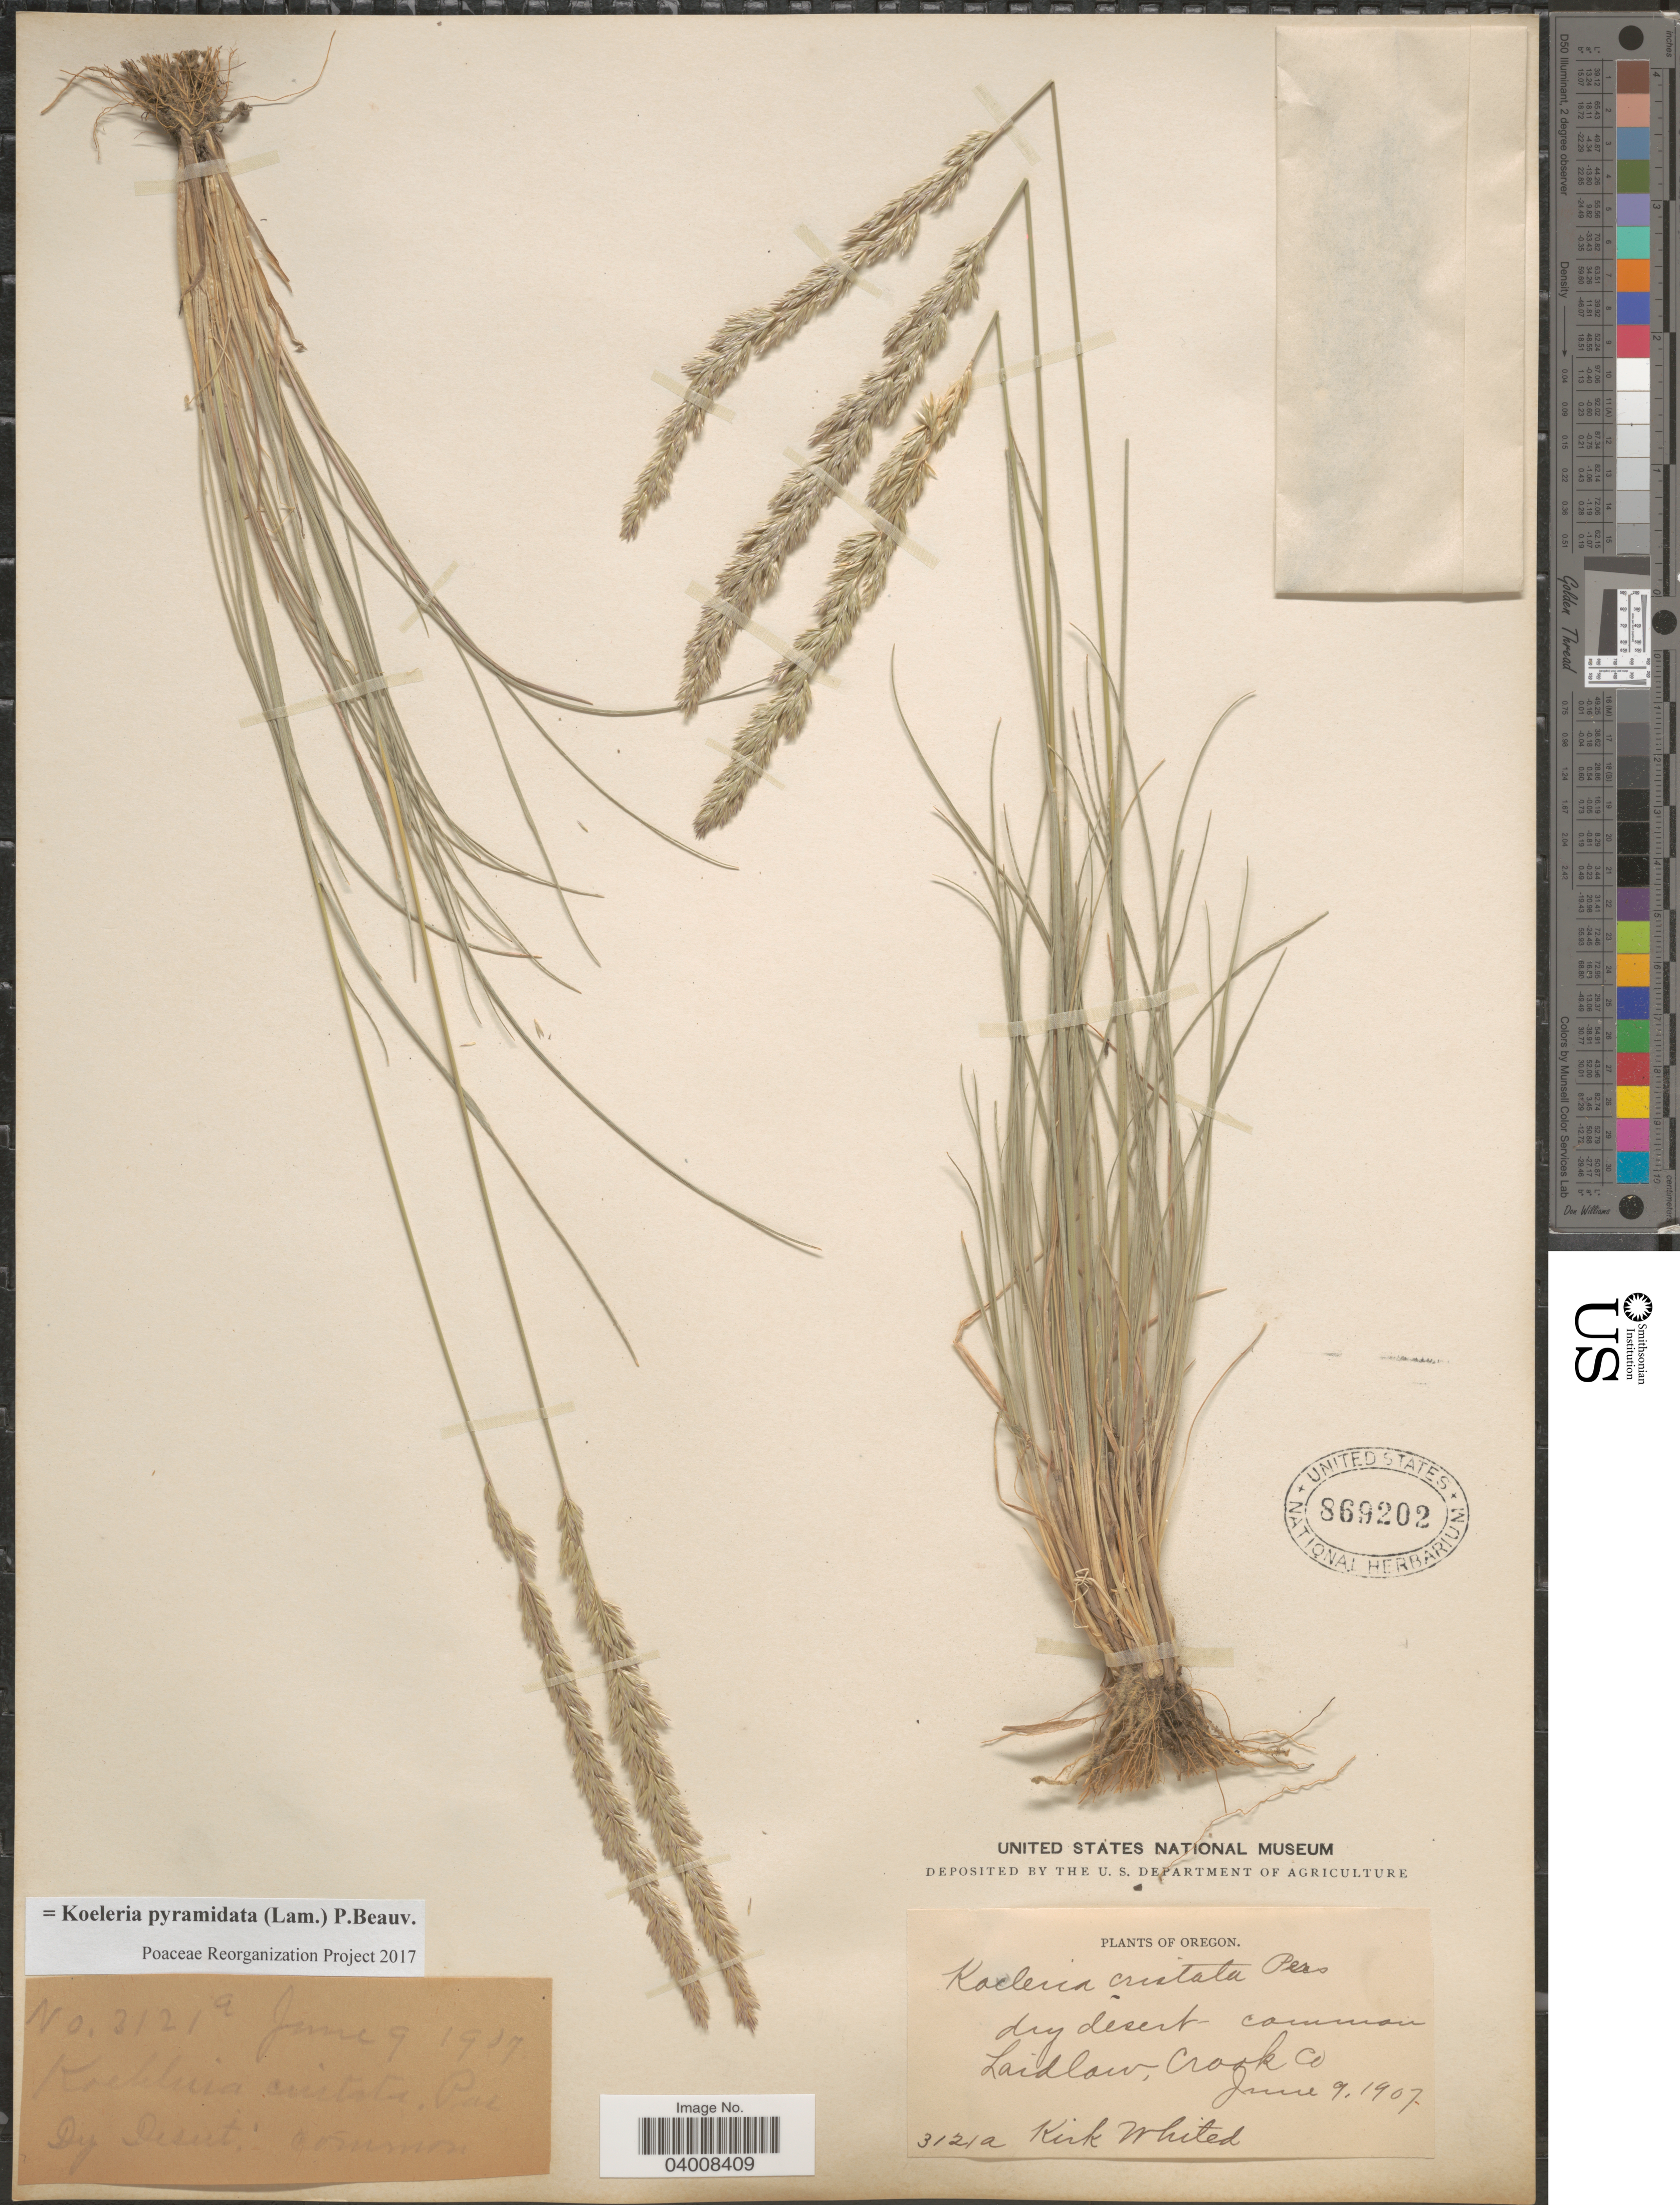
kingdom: Plantae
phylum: Tracheophyta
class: Liliopsida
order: Poales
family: Poaceae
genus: Koeleria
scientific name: Koeleria pyramidata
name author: (Lam.) P. Beauv.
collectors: K. Whited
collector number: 3121a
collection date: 1907-06-09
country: United States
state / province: Oregon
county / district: Crook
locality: Dry desert. Laidlow, Crook Co.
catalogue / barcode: US 869202